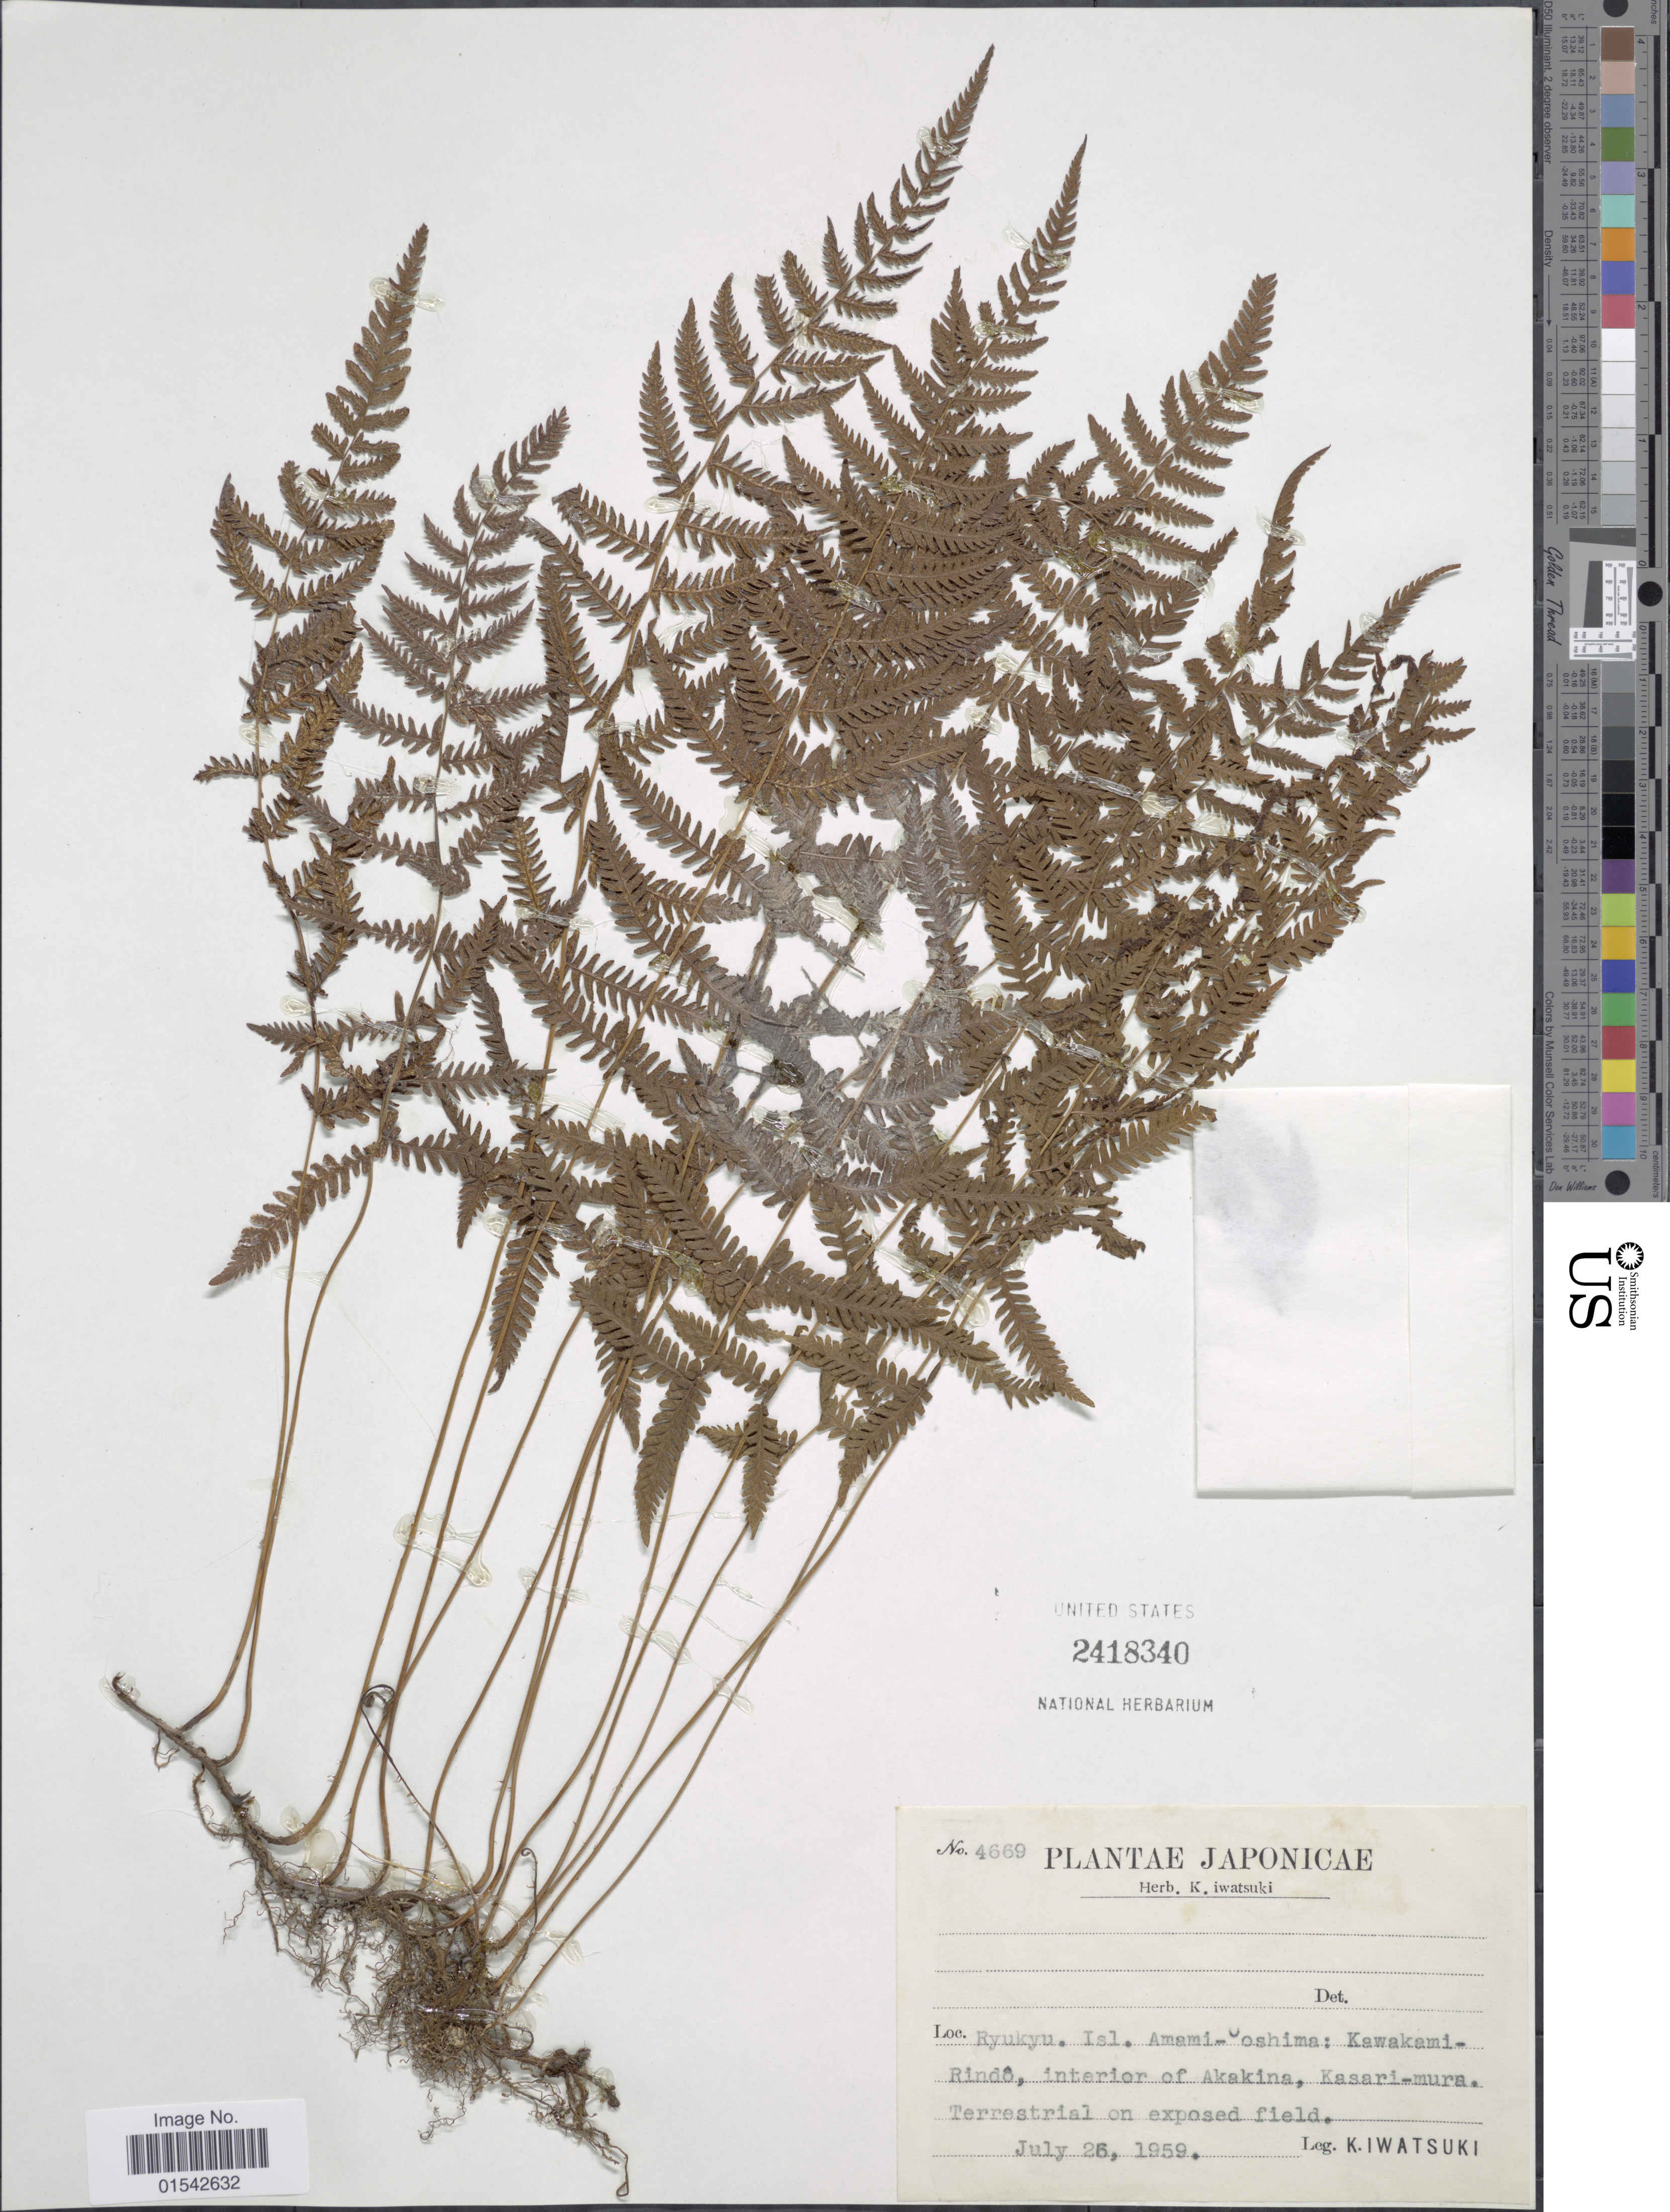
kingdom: Plantae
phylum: Tracheophyta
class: Polypodiopsida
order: Polypodiales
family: Thelypteridaceae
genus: Cyclosorus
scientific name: Cyclosorus sp.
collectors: K. Iwatsuki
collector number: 4669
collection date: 1959-07-25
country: Japan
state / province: Okinawa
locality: Ryukyu Isl. Amami-Toshima: Kawakami-Rindô, interior of Akakina, Kasari-mura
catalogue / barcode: US 2418340